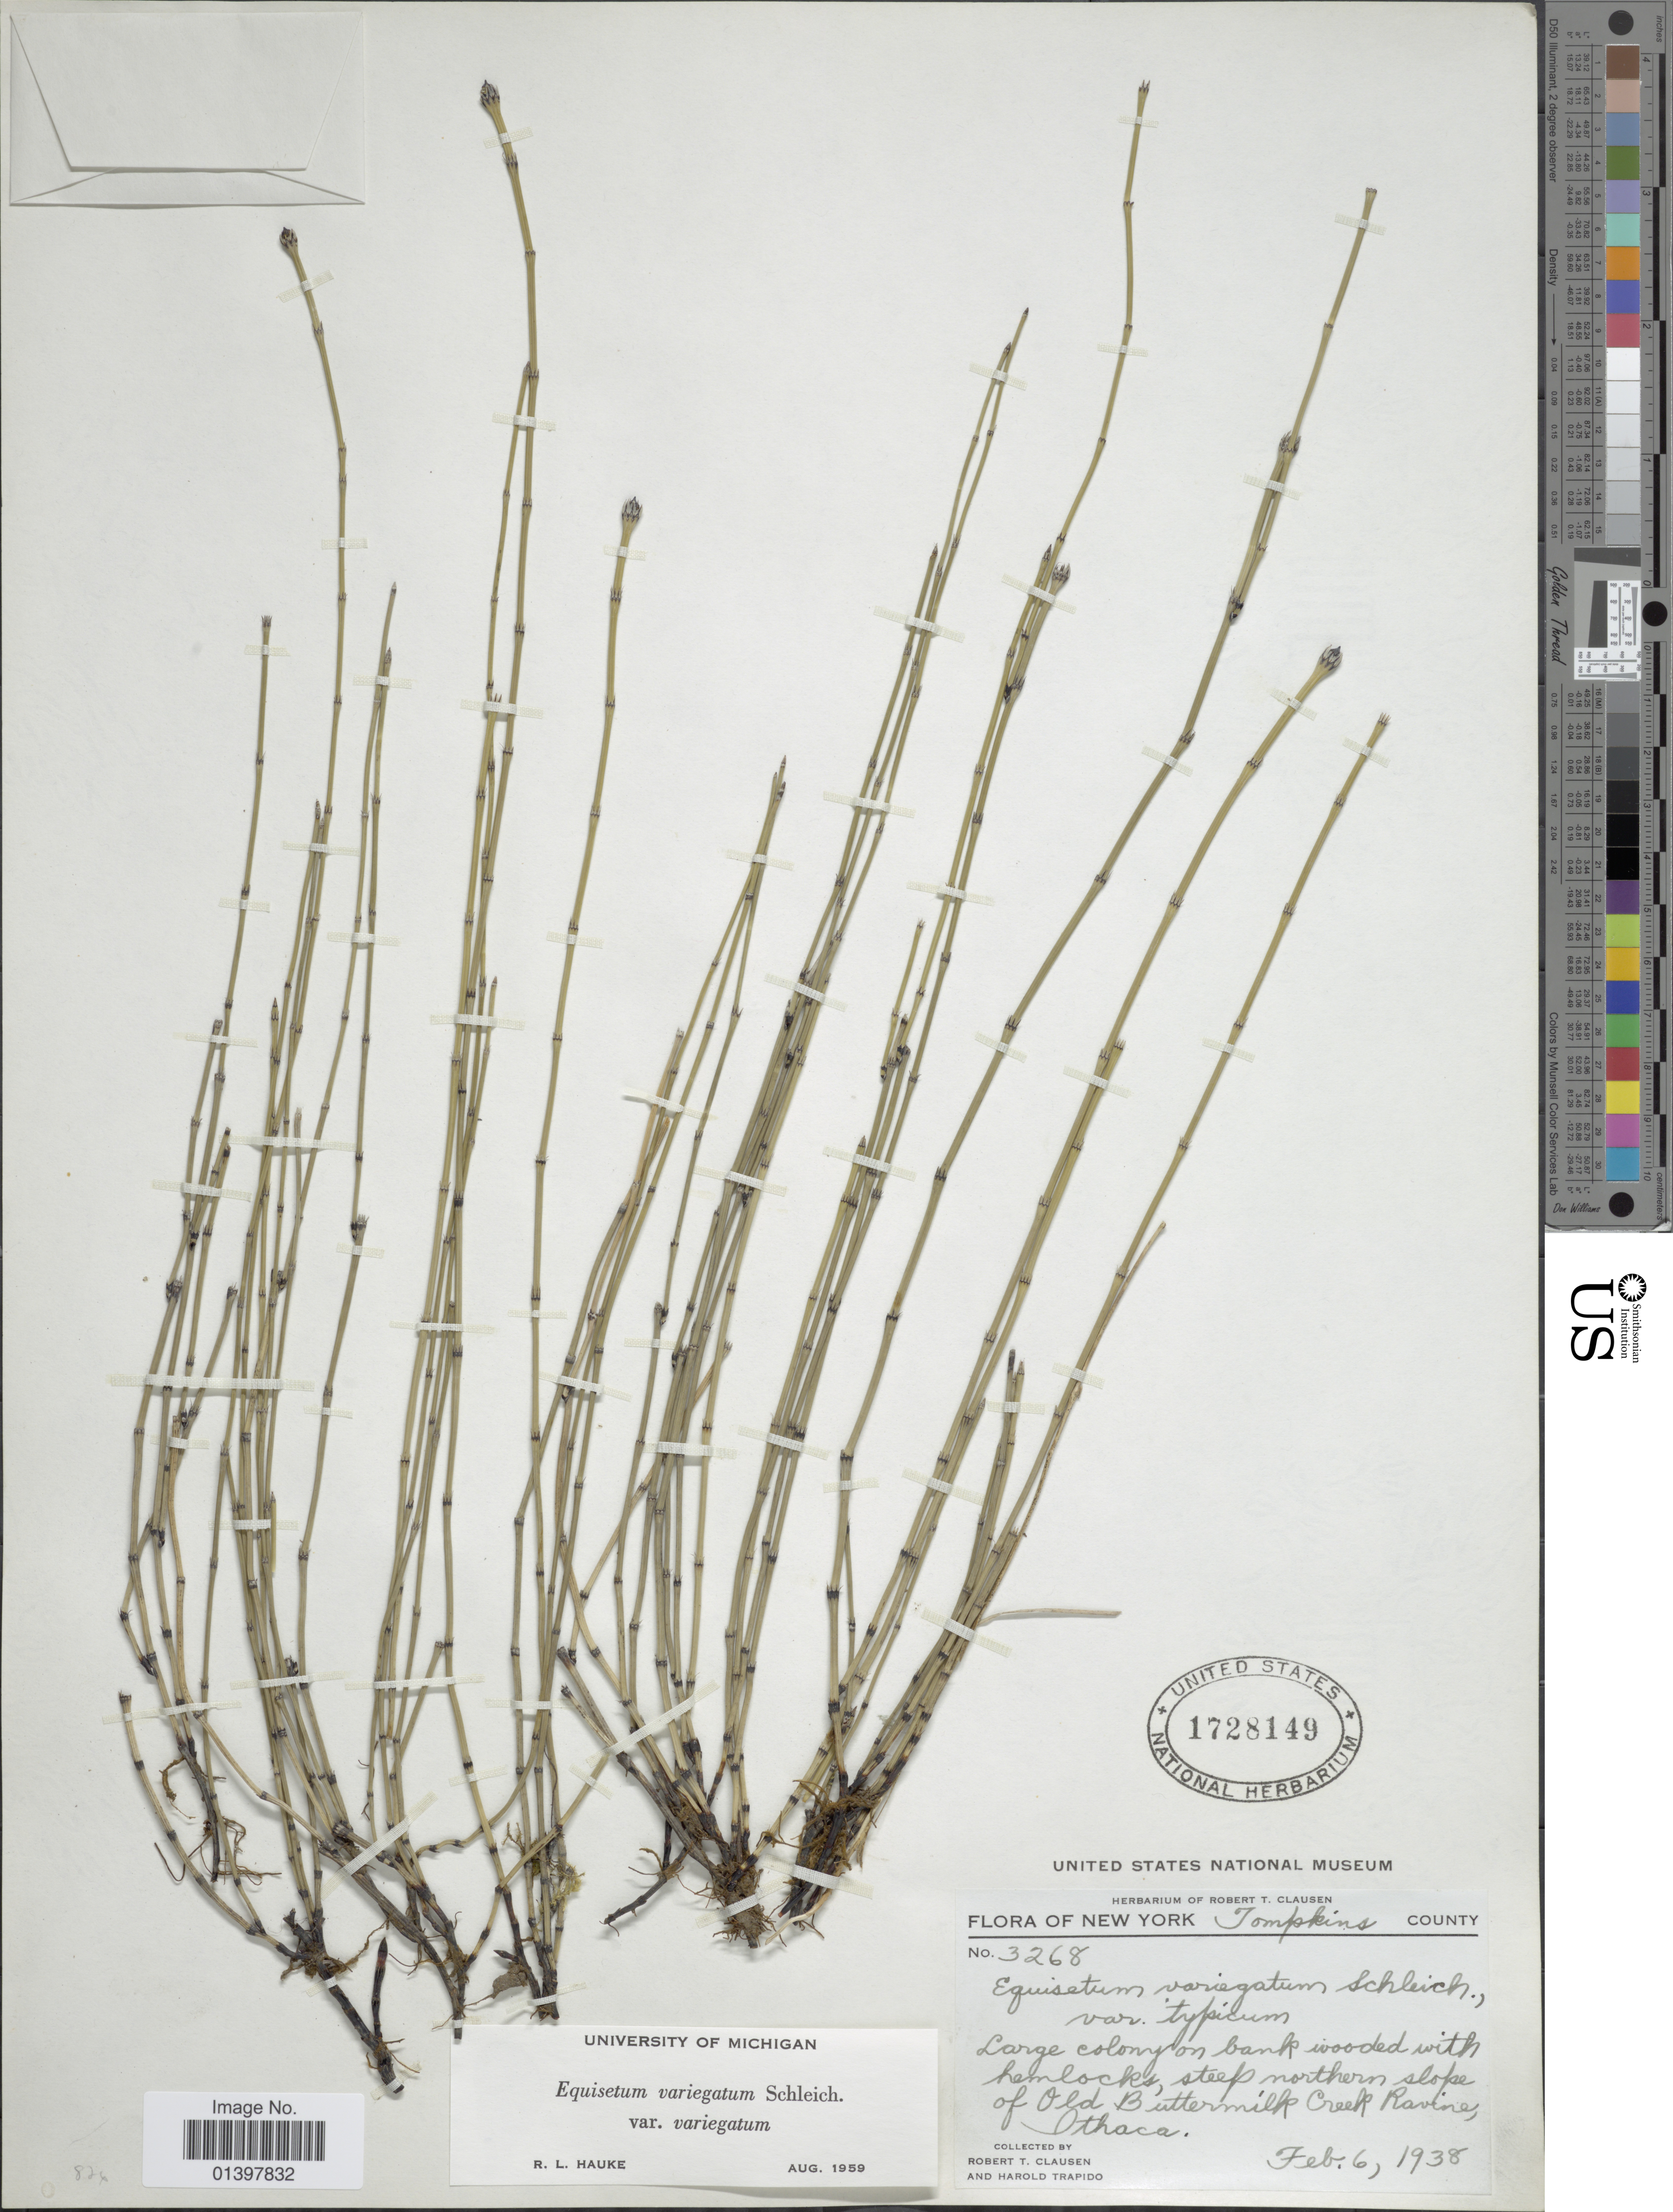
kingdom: Plantae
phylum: Tracheophyta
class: Polypodiopsida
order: Equisetales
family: Equisetaceae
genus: Equisetum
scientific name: Equisetum variegatum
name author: Schleich. ex F. Weber & D. Mohr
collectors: R. T. Clausen & H. Trapido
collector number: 3268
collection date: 1938-02-06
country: United States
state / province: New York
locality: Tompkins County, Large colony on bank wooded with hemlock steep northern slope of Old Buttermilk Creek Ravine, Othaca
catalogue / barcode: US 1728149